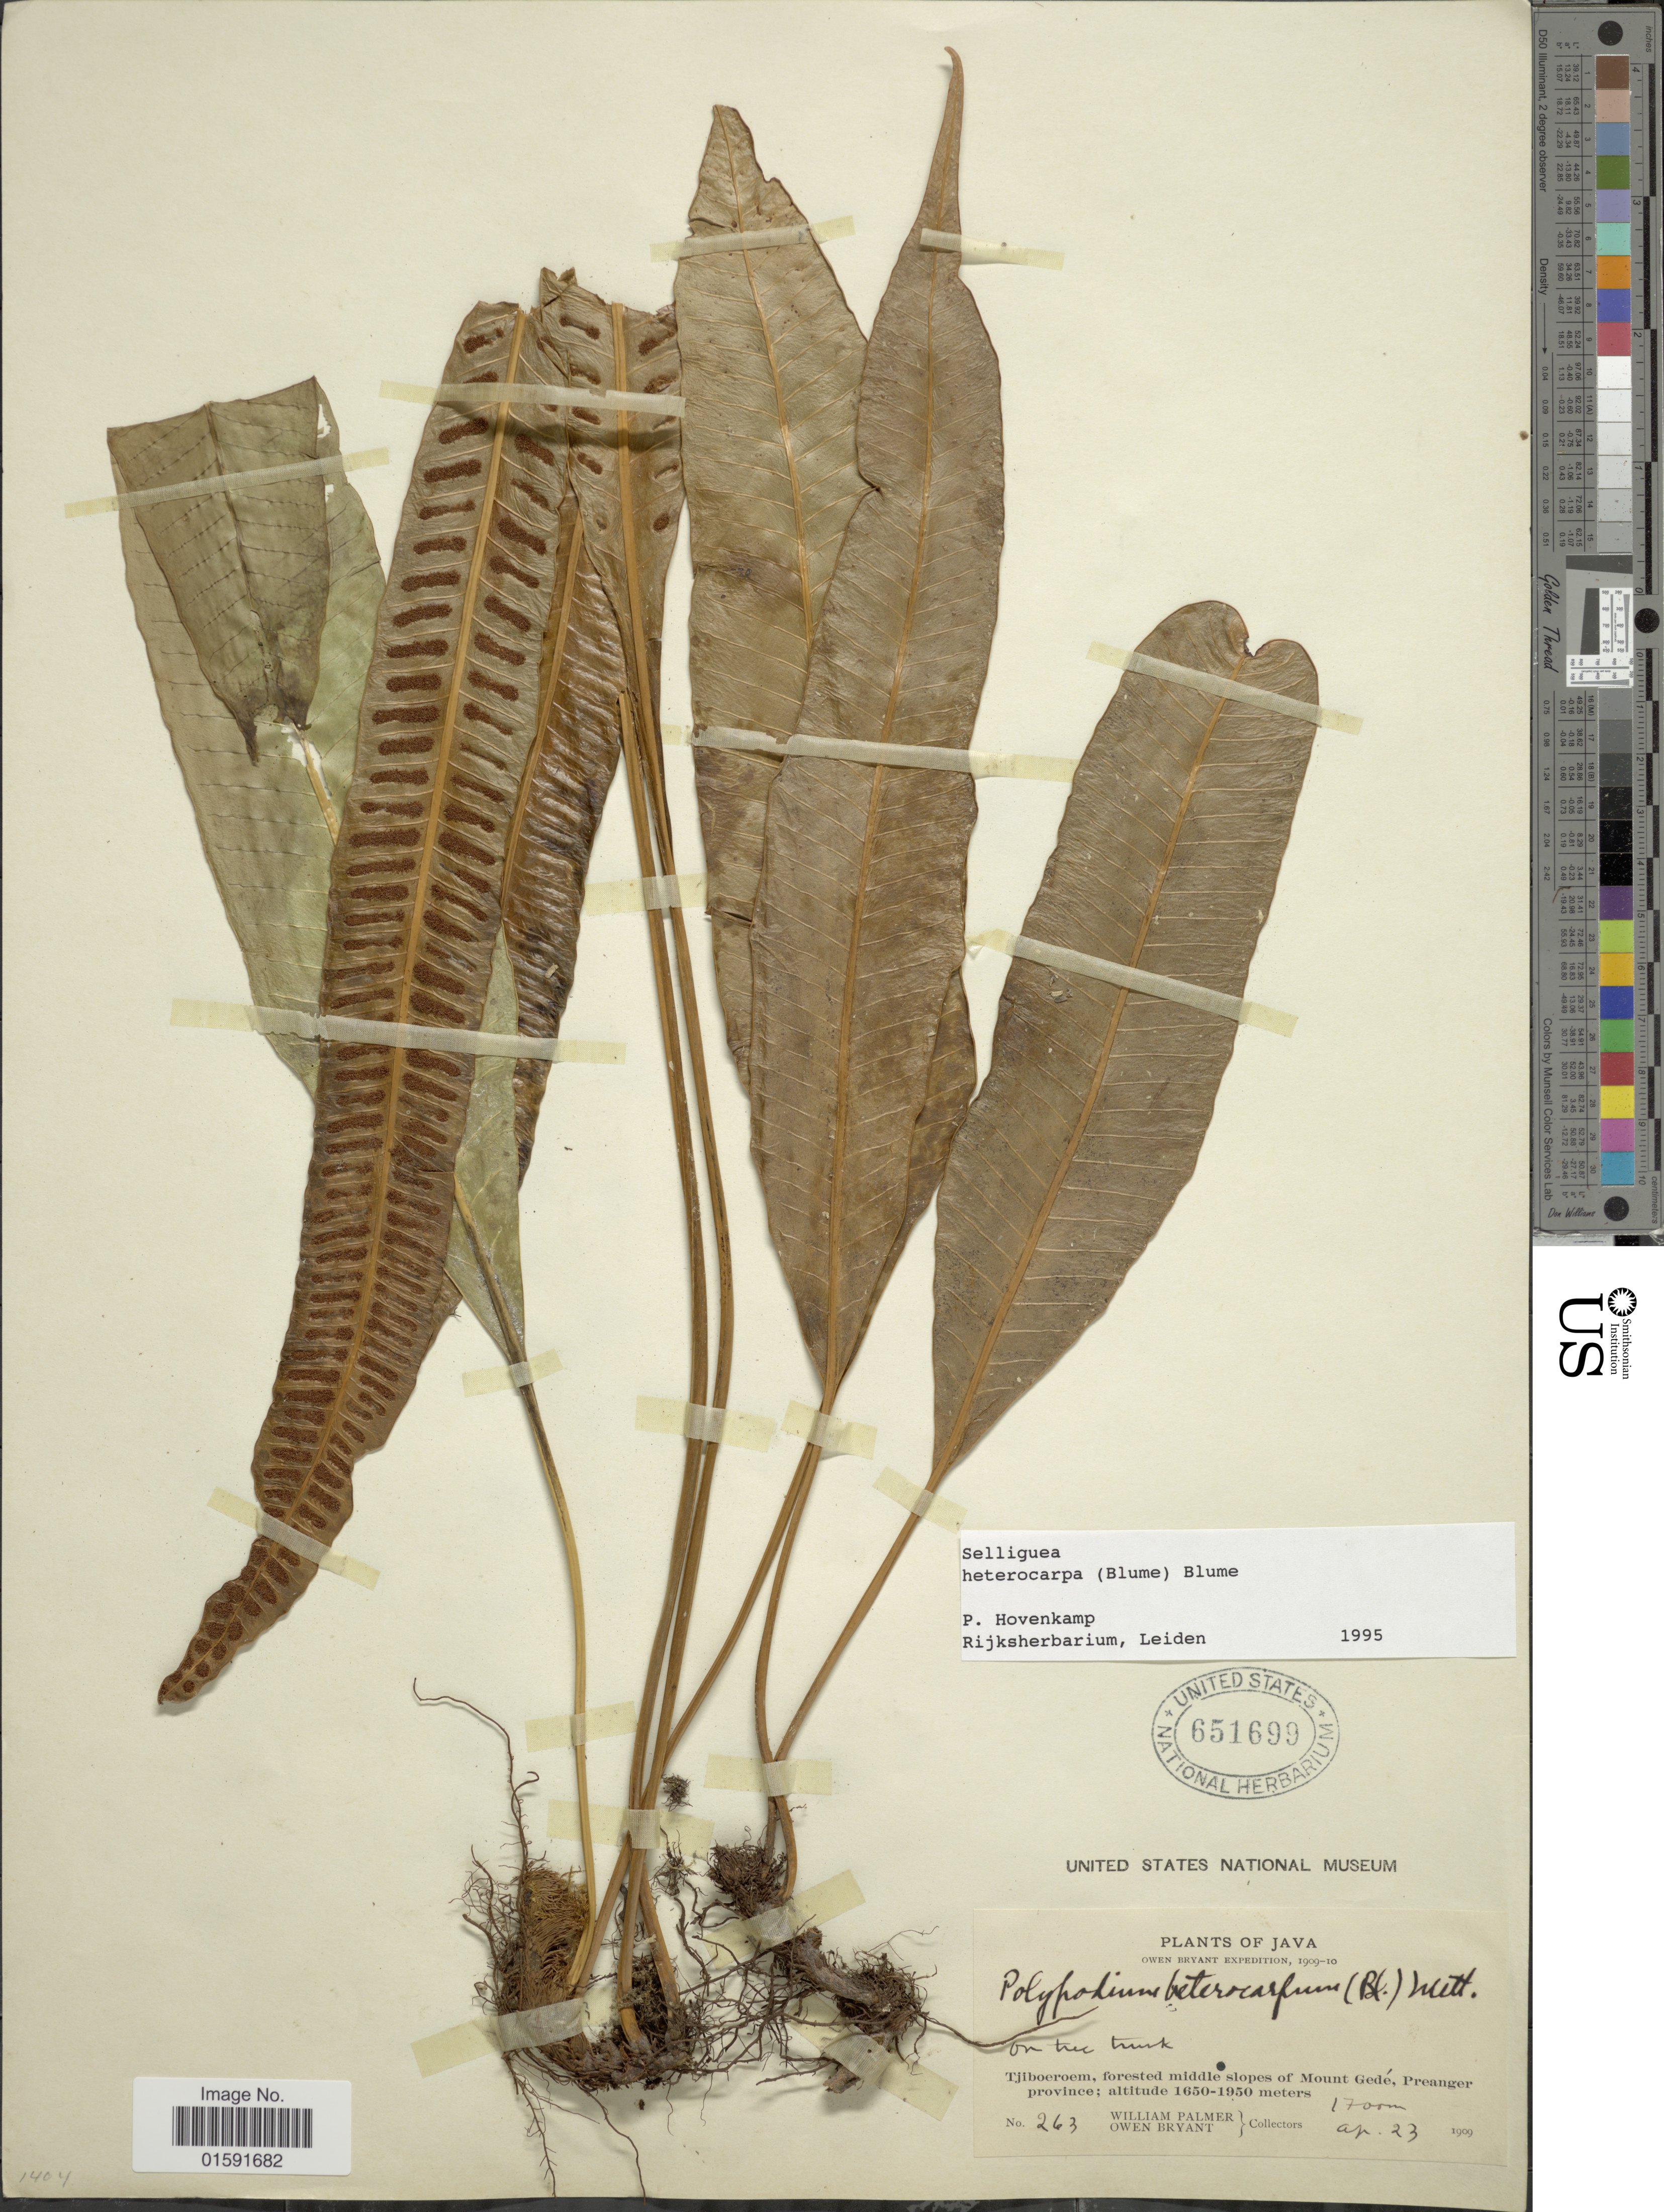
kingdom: Plantae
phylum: Tracheophyta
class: Polypodiopsida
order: Polypodiales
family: Polypodiaceae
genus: Selliguea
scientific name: Selliguea heterocarpa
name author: (Blume) Blume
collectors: W. Palmer & O. Bryant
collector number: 263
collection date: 1909-04-23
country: Indonesia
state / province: Java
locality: Tjiboeroem, forested middle slopes of Mount Gedé, Preanger province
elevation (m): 1700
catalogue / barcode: US 651699